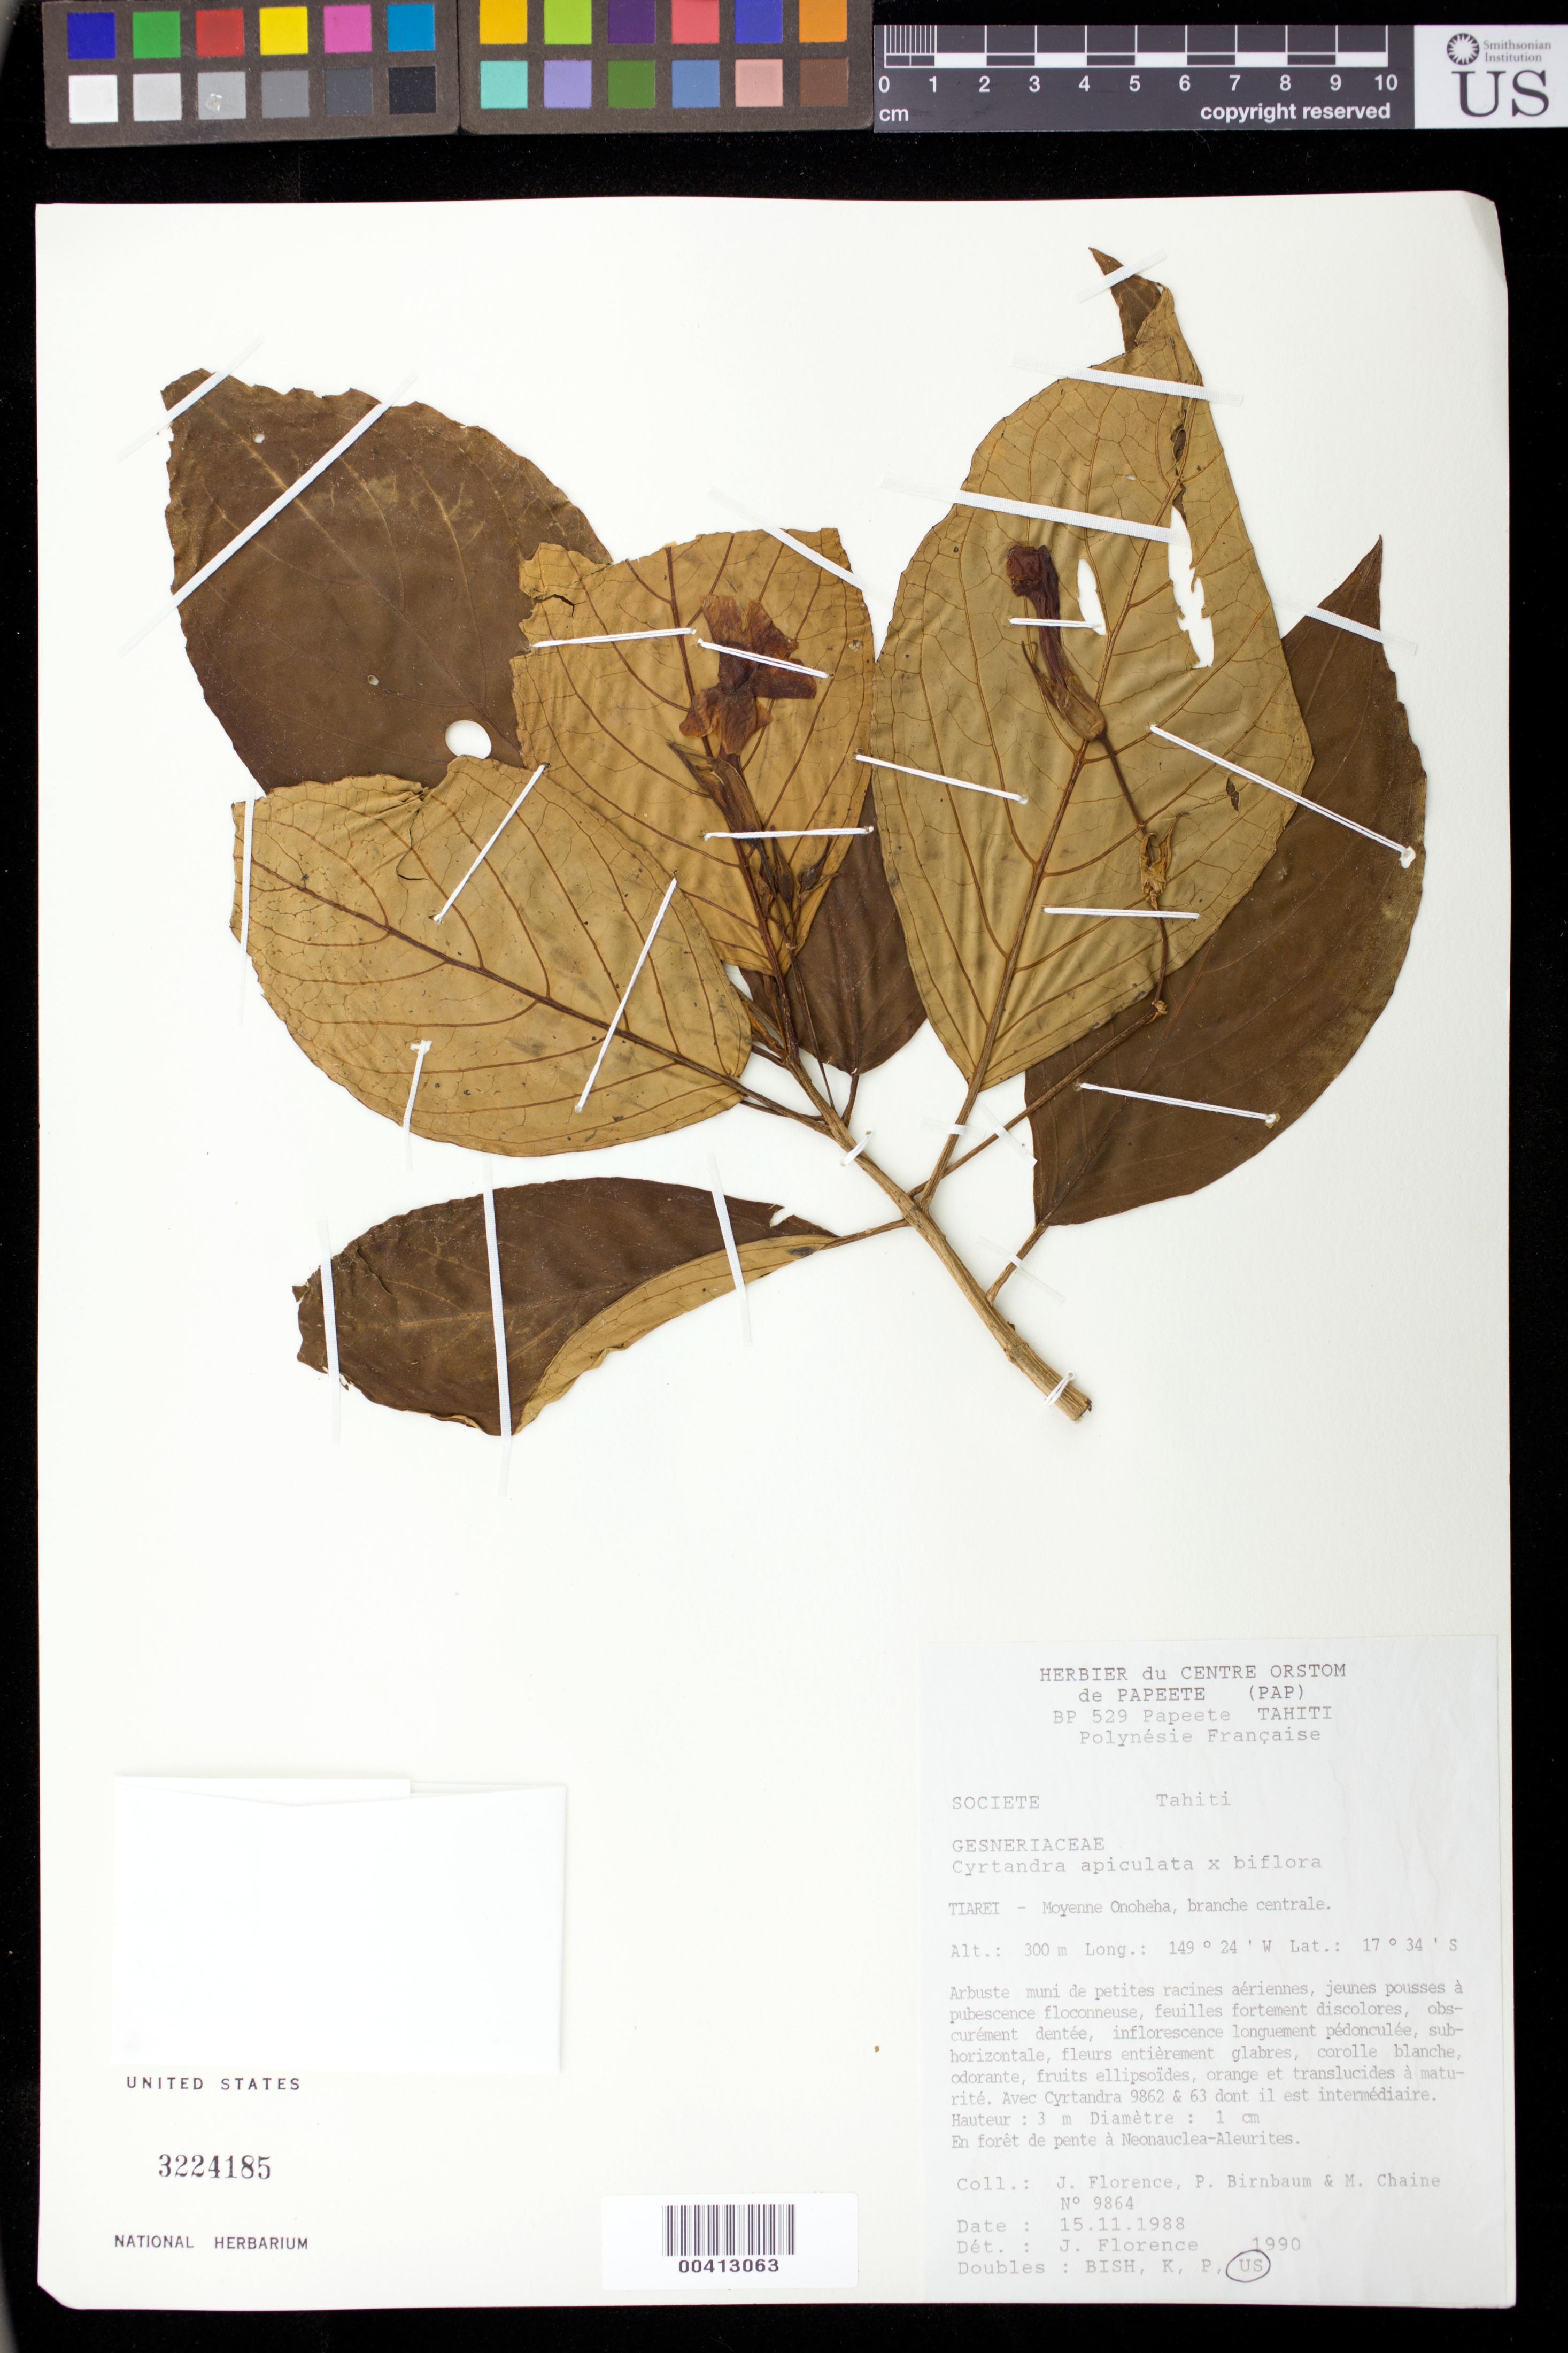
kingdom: Plantae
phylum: Tracheophyta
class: Magnoliopsida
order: Lamiales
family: Gesneriaceae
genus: Cyrtandra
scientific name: Cyrtandra apiculata x C. biflora J.R. Forst. & G. Forst.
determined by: Florence, J.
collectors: J. Florence, P. Birnbaum & M. Chaine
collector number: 9864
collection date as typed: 15 Nov 1988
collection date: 1988-11-15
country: French Polynesia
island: Tahiti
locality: Tiarei-moyenne onoheha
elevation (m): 300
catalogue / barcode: US 3224185